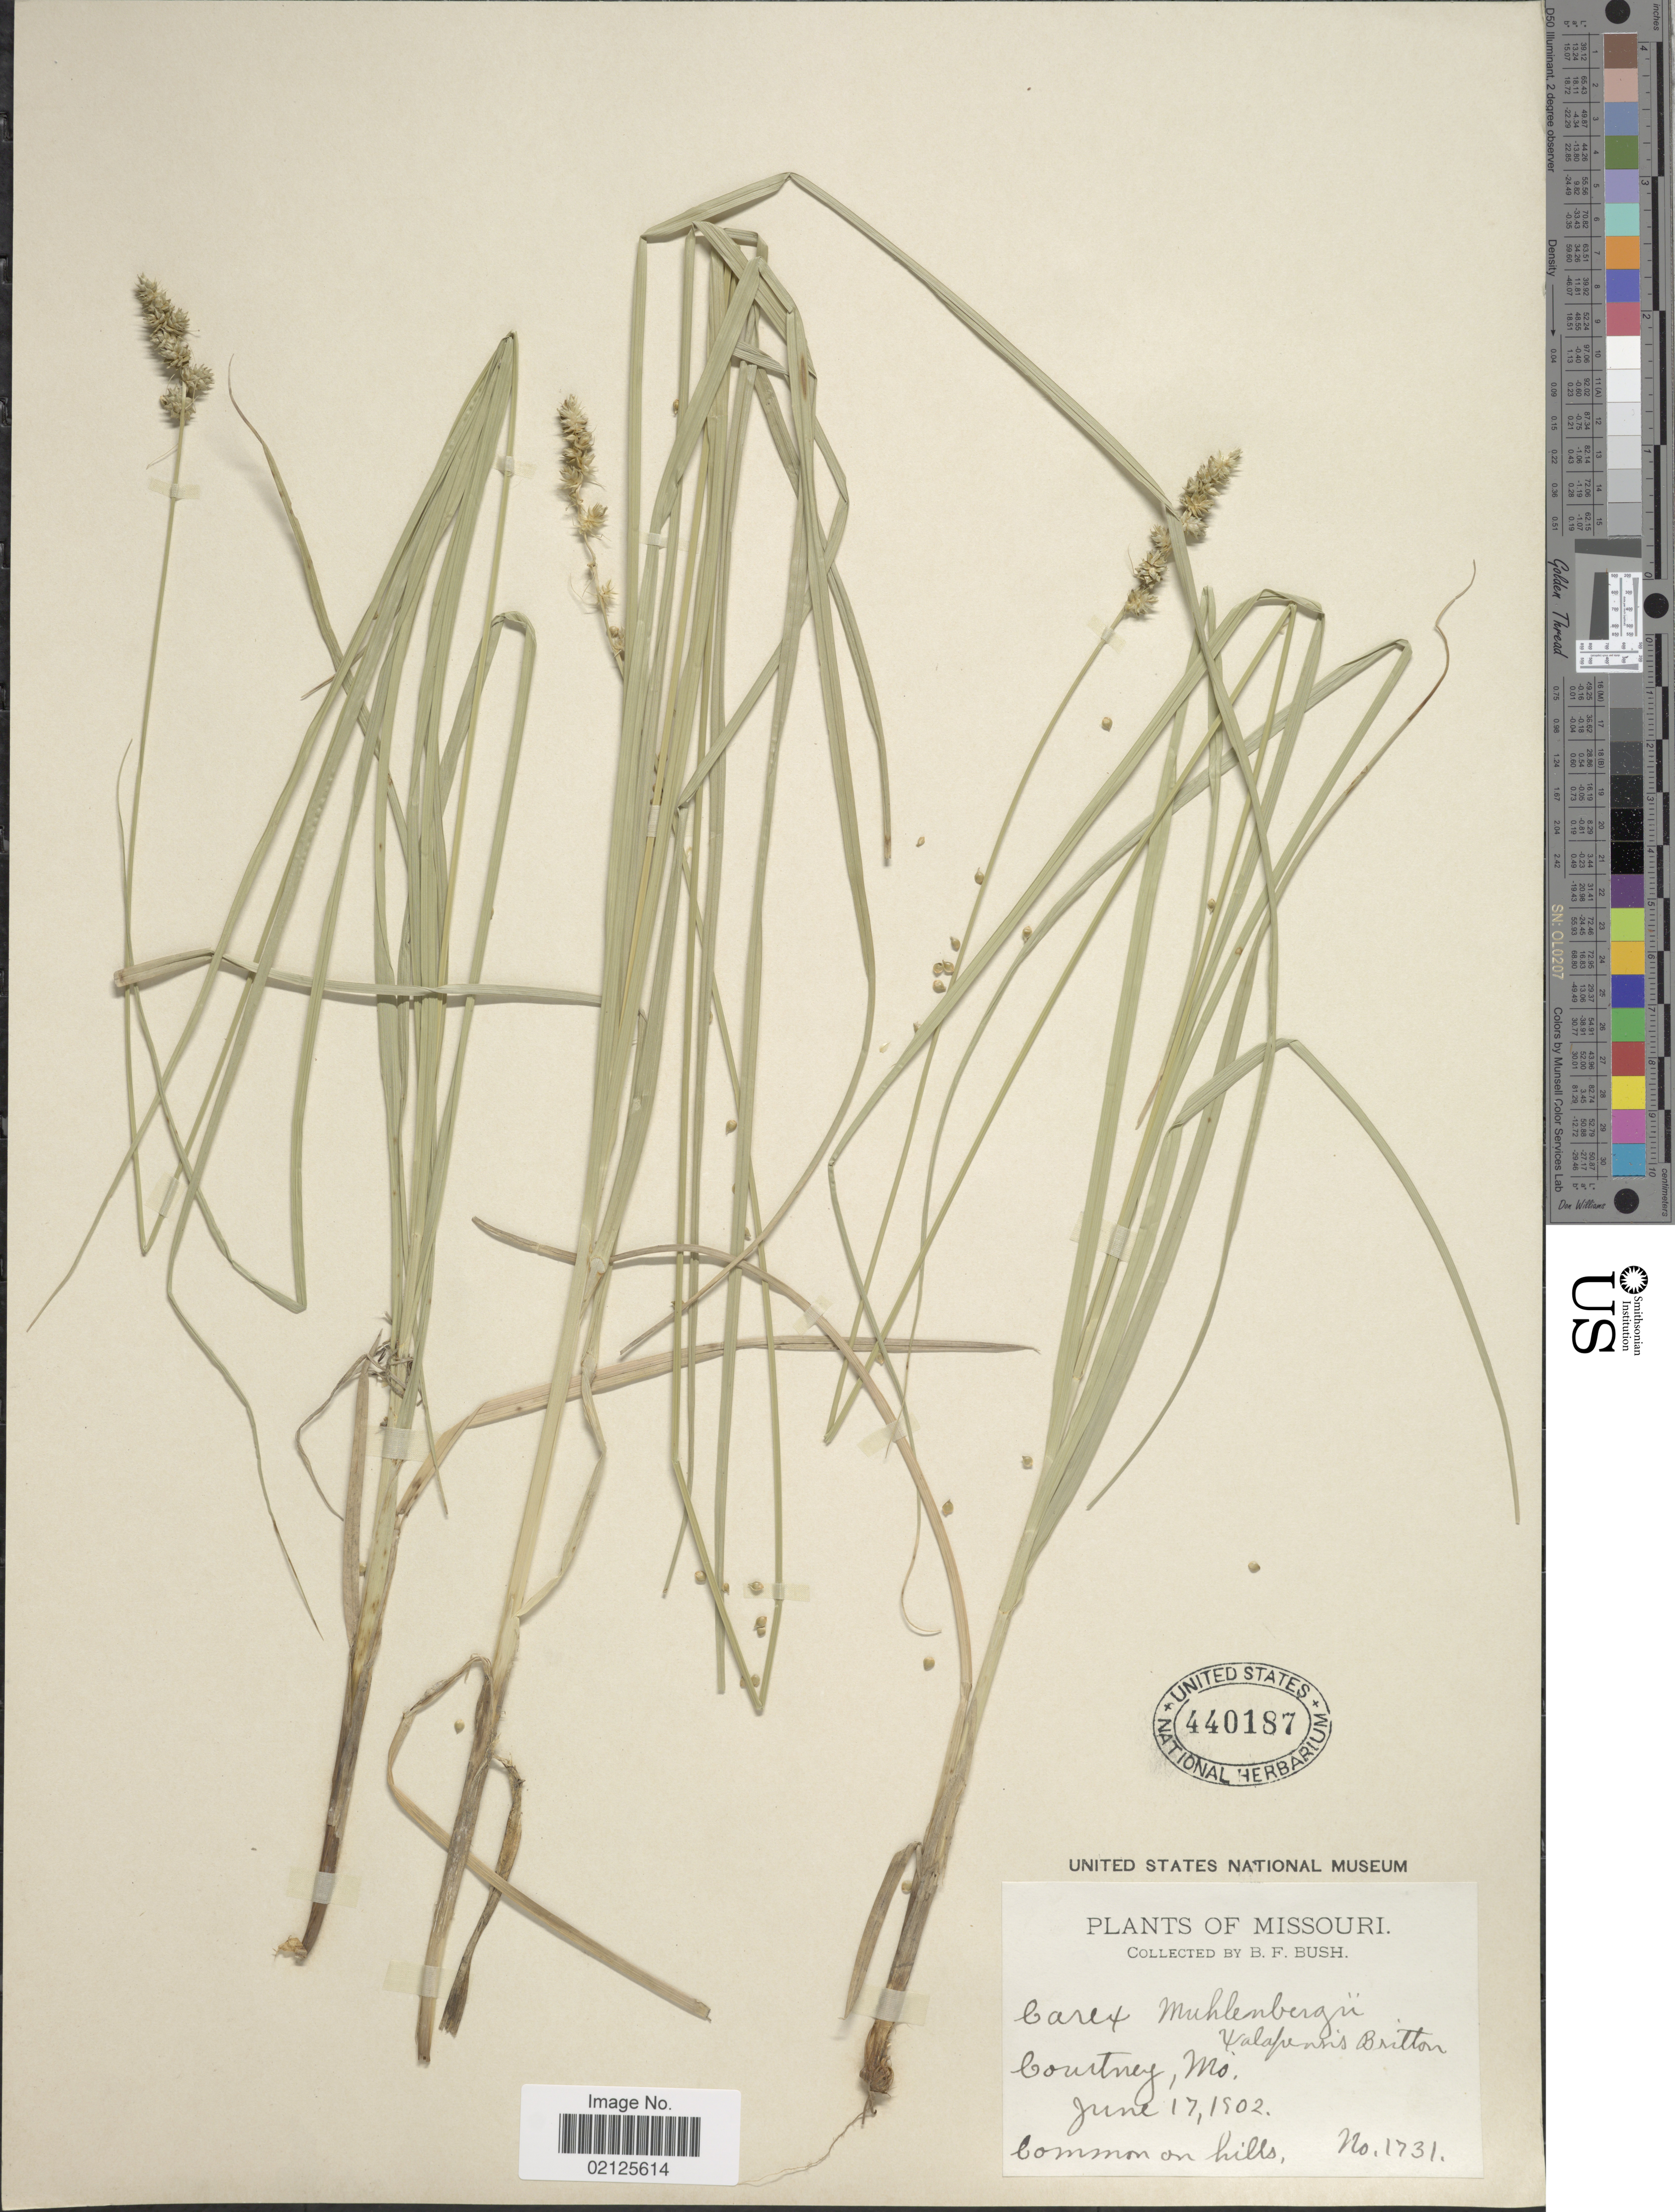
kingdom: Plantae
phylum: Tracheophyta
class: Liliopsida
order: Poales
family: Cyperaceae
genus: Carex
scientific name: Carex muehlenbergii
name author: Willd.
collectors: B. F. Bush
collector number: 1731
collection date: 1902-06-17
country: United States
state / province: Missouri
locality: Courtney, Common on hills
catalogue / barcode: US 440187